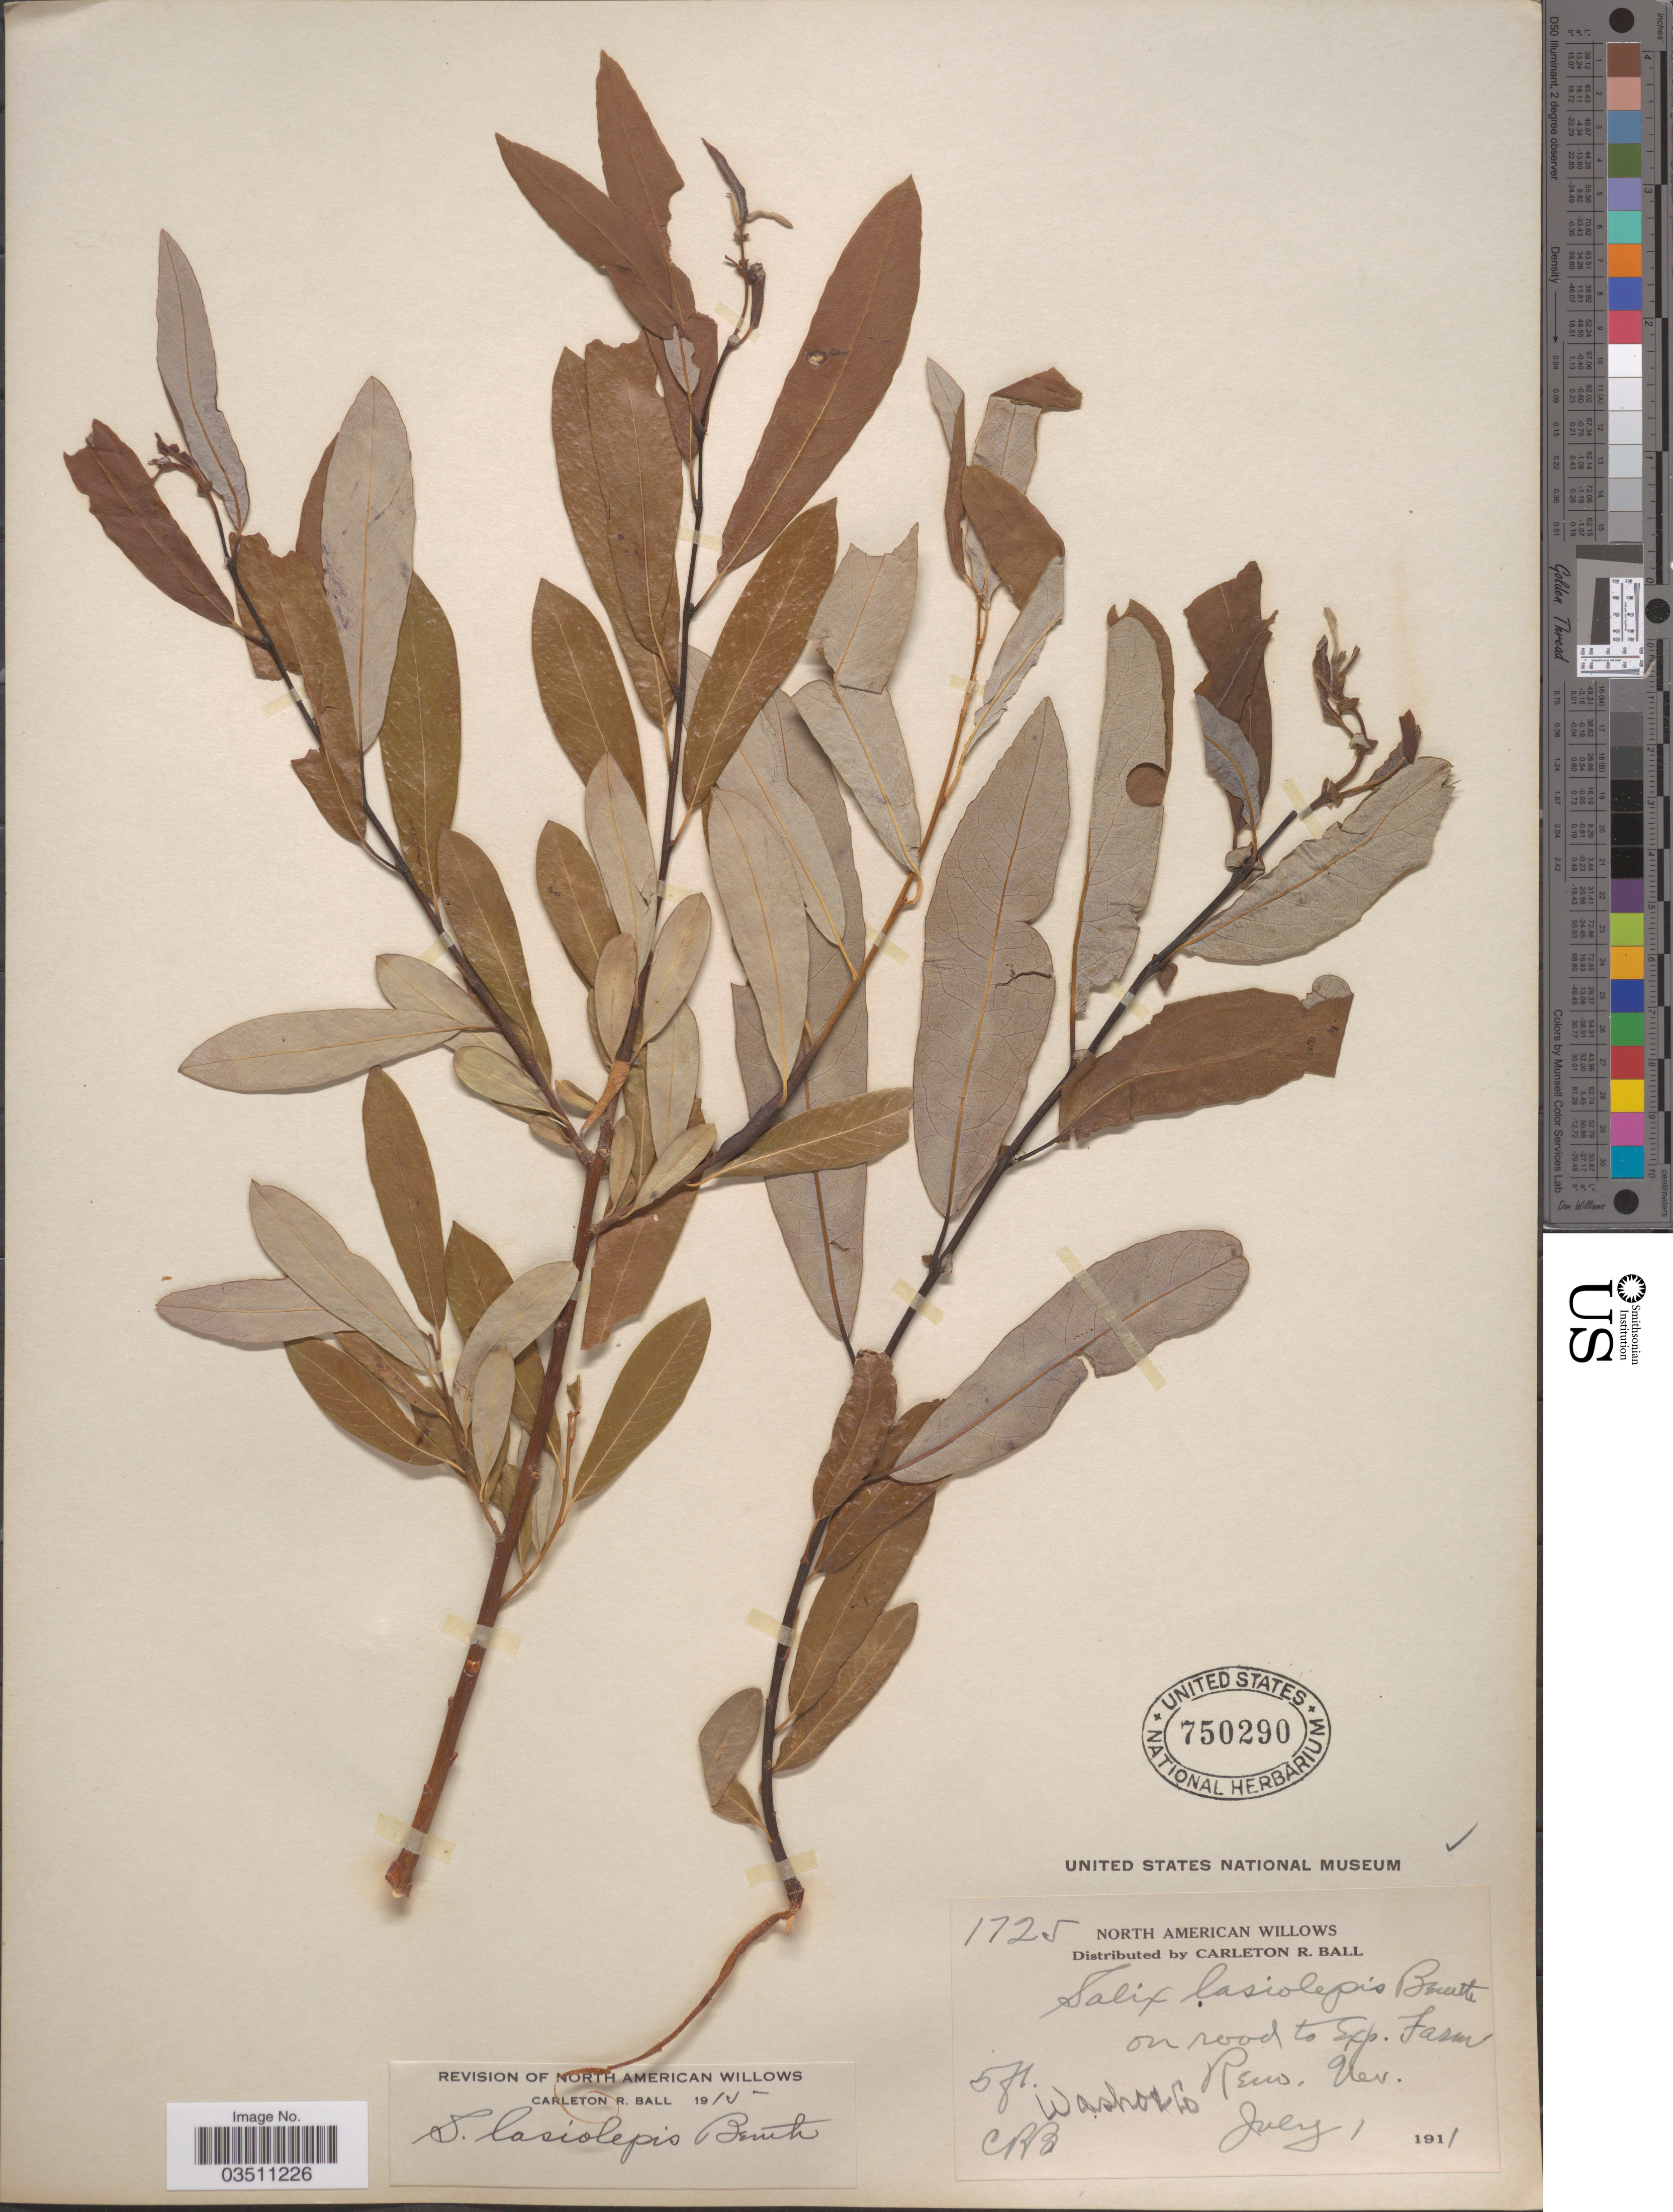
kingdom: Plantae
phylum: Tracheophyta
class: Magnoliopsida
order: Malpighiales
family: Salicaceae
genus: Salix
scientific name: Salix lasiolepis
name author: Benth.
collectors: C. R. Ball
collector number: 1725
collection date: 1911-07-01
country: United States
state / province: Nevada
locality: On road to Exp. Farm Reno. Washoe Co.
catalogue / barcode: US 750290